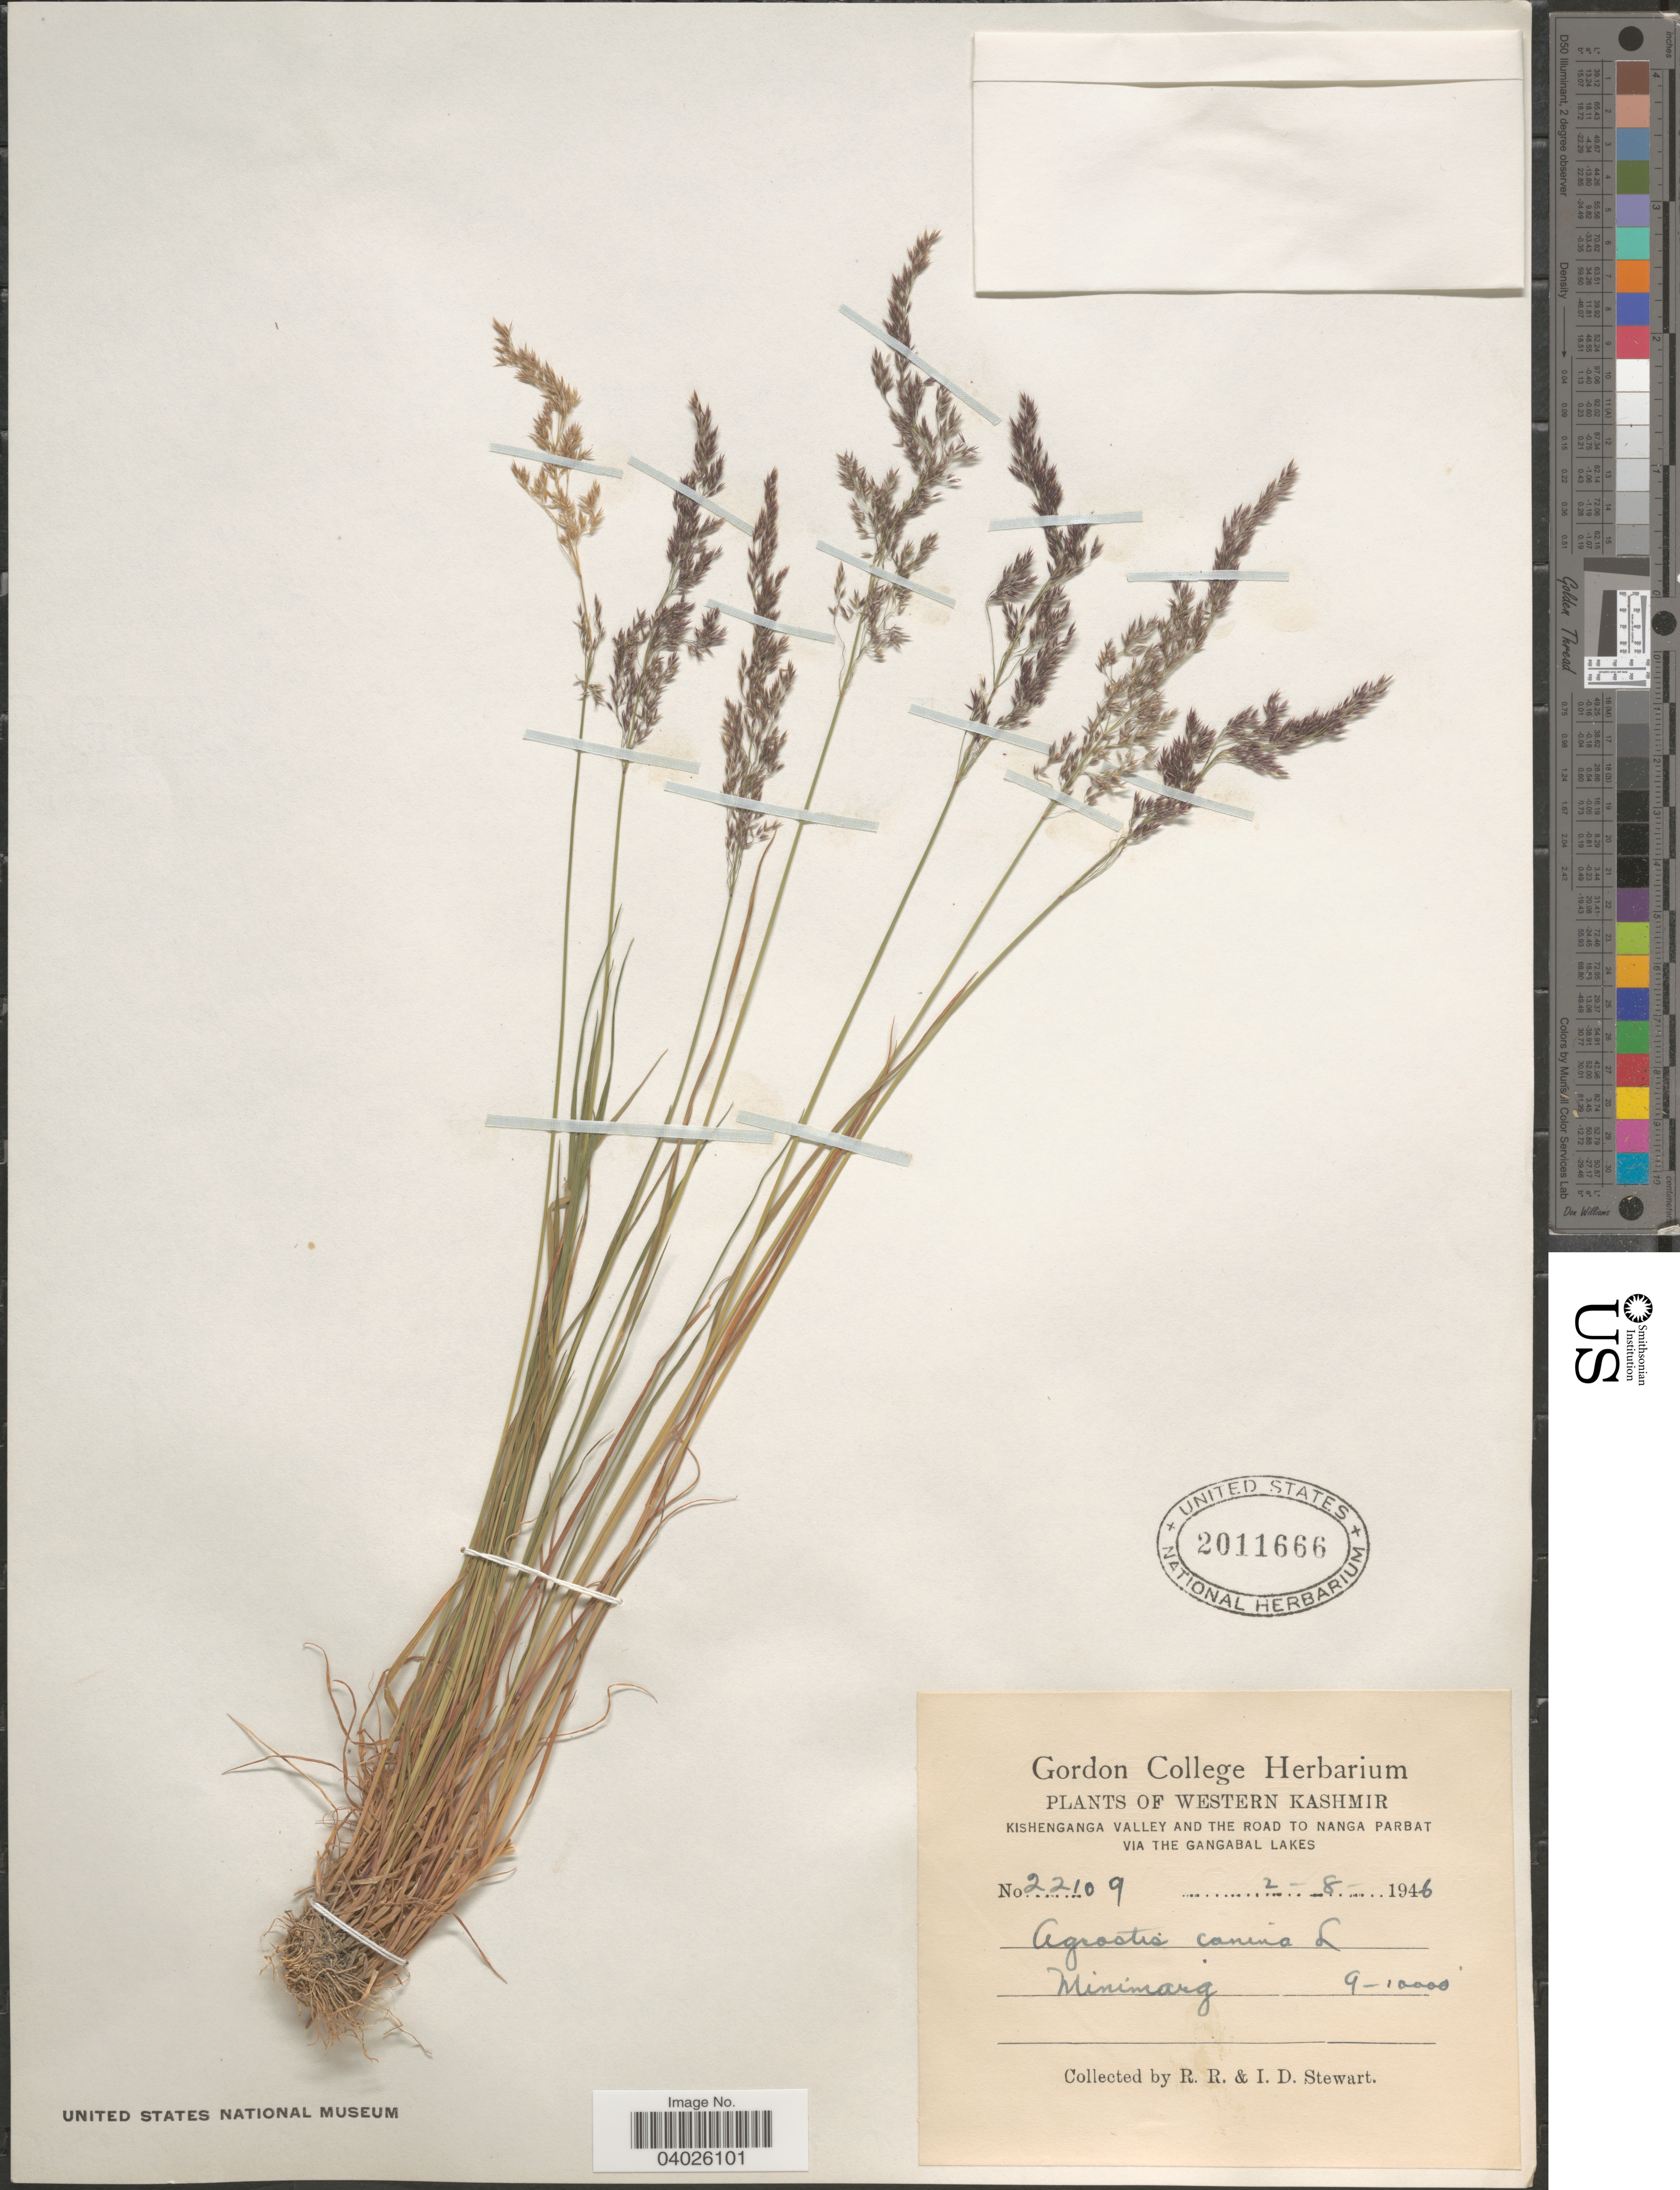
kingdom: Plantae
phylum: Tracheophyta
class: Liliopsida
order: Poales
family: Poaceae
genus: Agrostis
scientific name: Agrostis canina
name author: L.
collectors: R. Stewart & I. Stewart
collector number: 22109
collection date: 1946-08-02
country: India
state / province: Jammu and Kashmir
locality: Western Kashmir. Kishenganga Valley and the Road to Nanga Parbat via the Gangabal Lakes. Minimarg.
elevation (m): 2743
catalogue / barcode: US 2011666